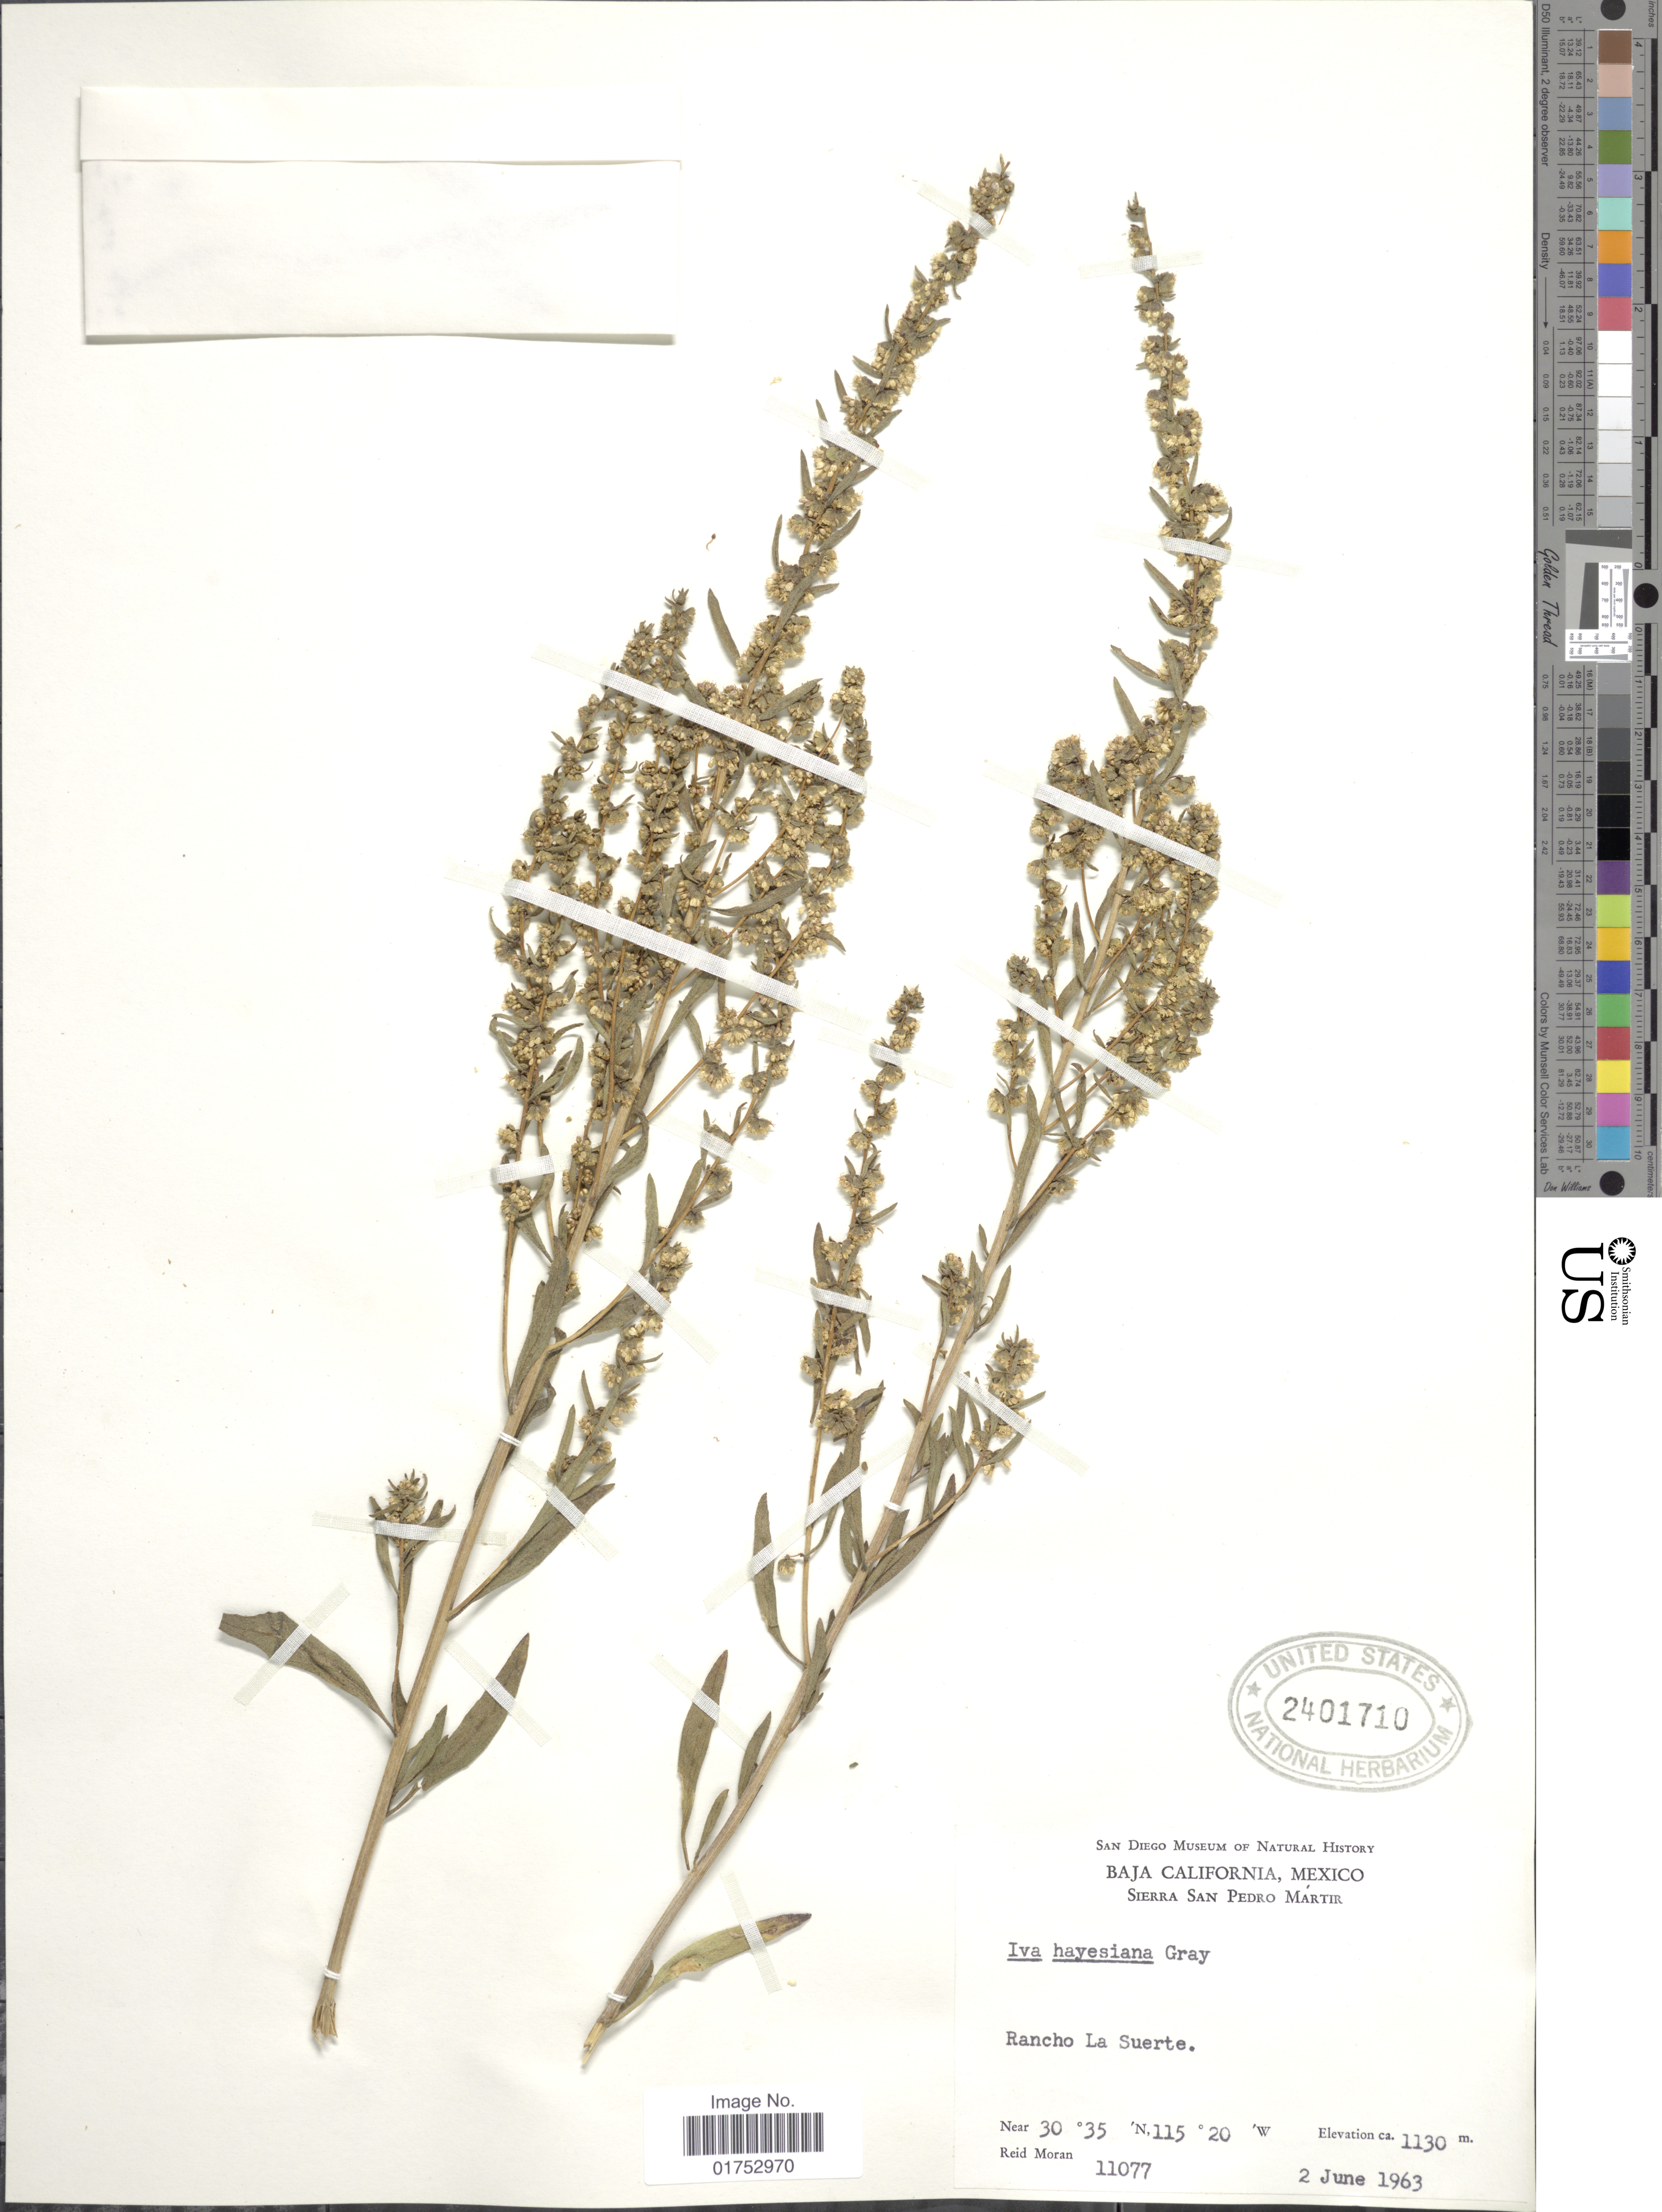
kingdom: Plantae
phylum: Tracheophyta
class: Magnoliopsida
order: Asterales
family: Asteraceae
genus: Iva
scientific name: Iva hayesiana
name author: A. Gray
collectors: R. V. Moran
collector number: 11077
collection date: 1963-06-02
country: Mexico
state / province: Baja California Norte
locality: Sierra San Pedro Martir, Rancho La Suerte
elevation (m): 1130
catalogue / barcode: US 2401710